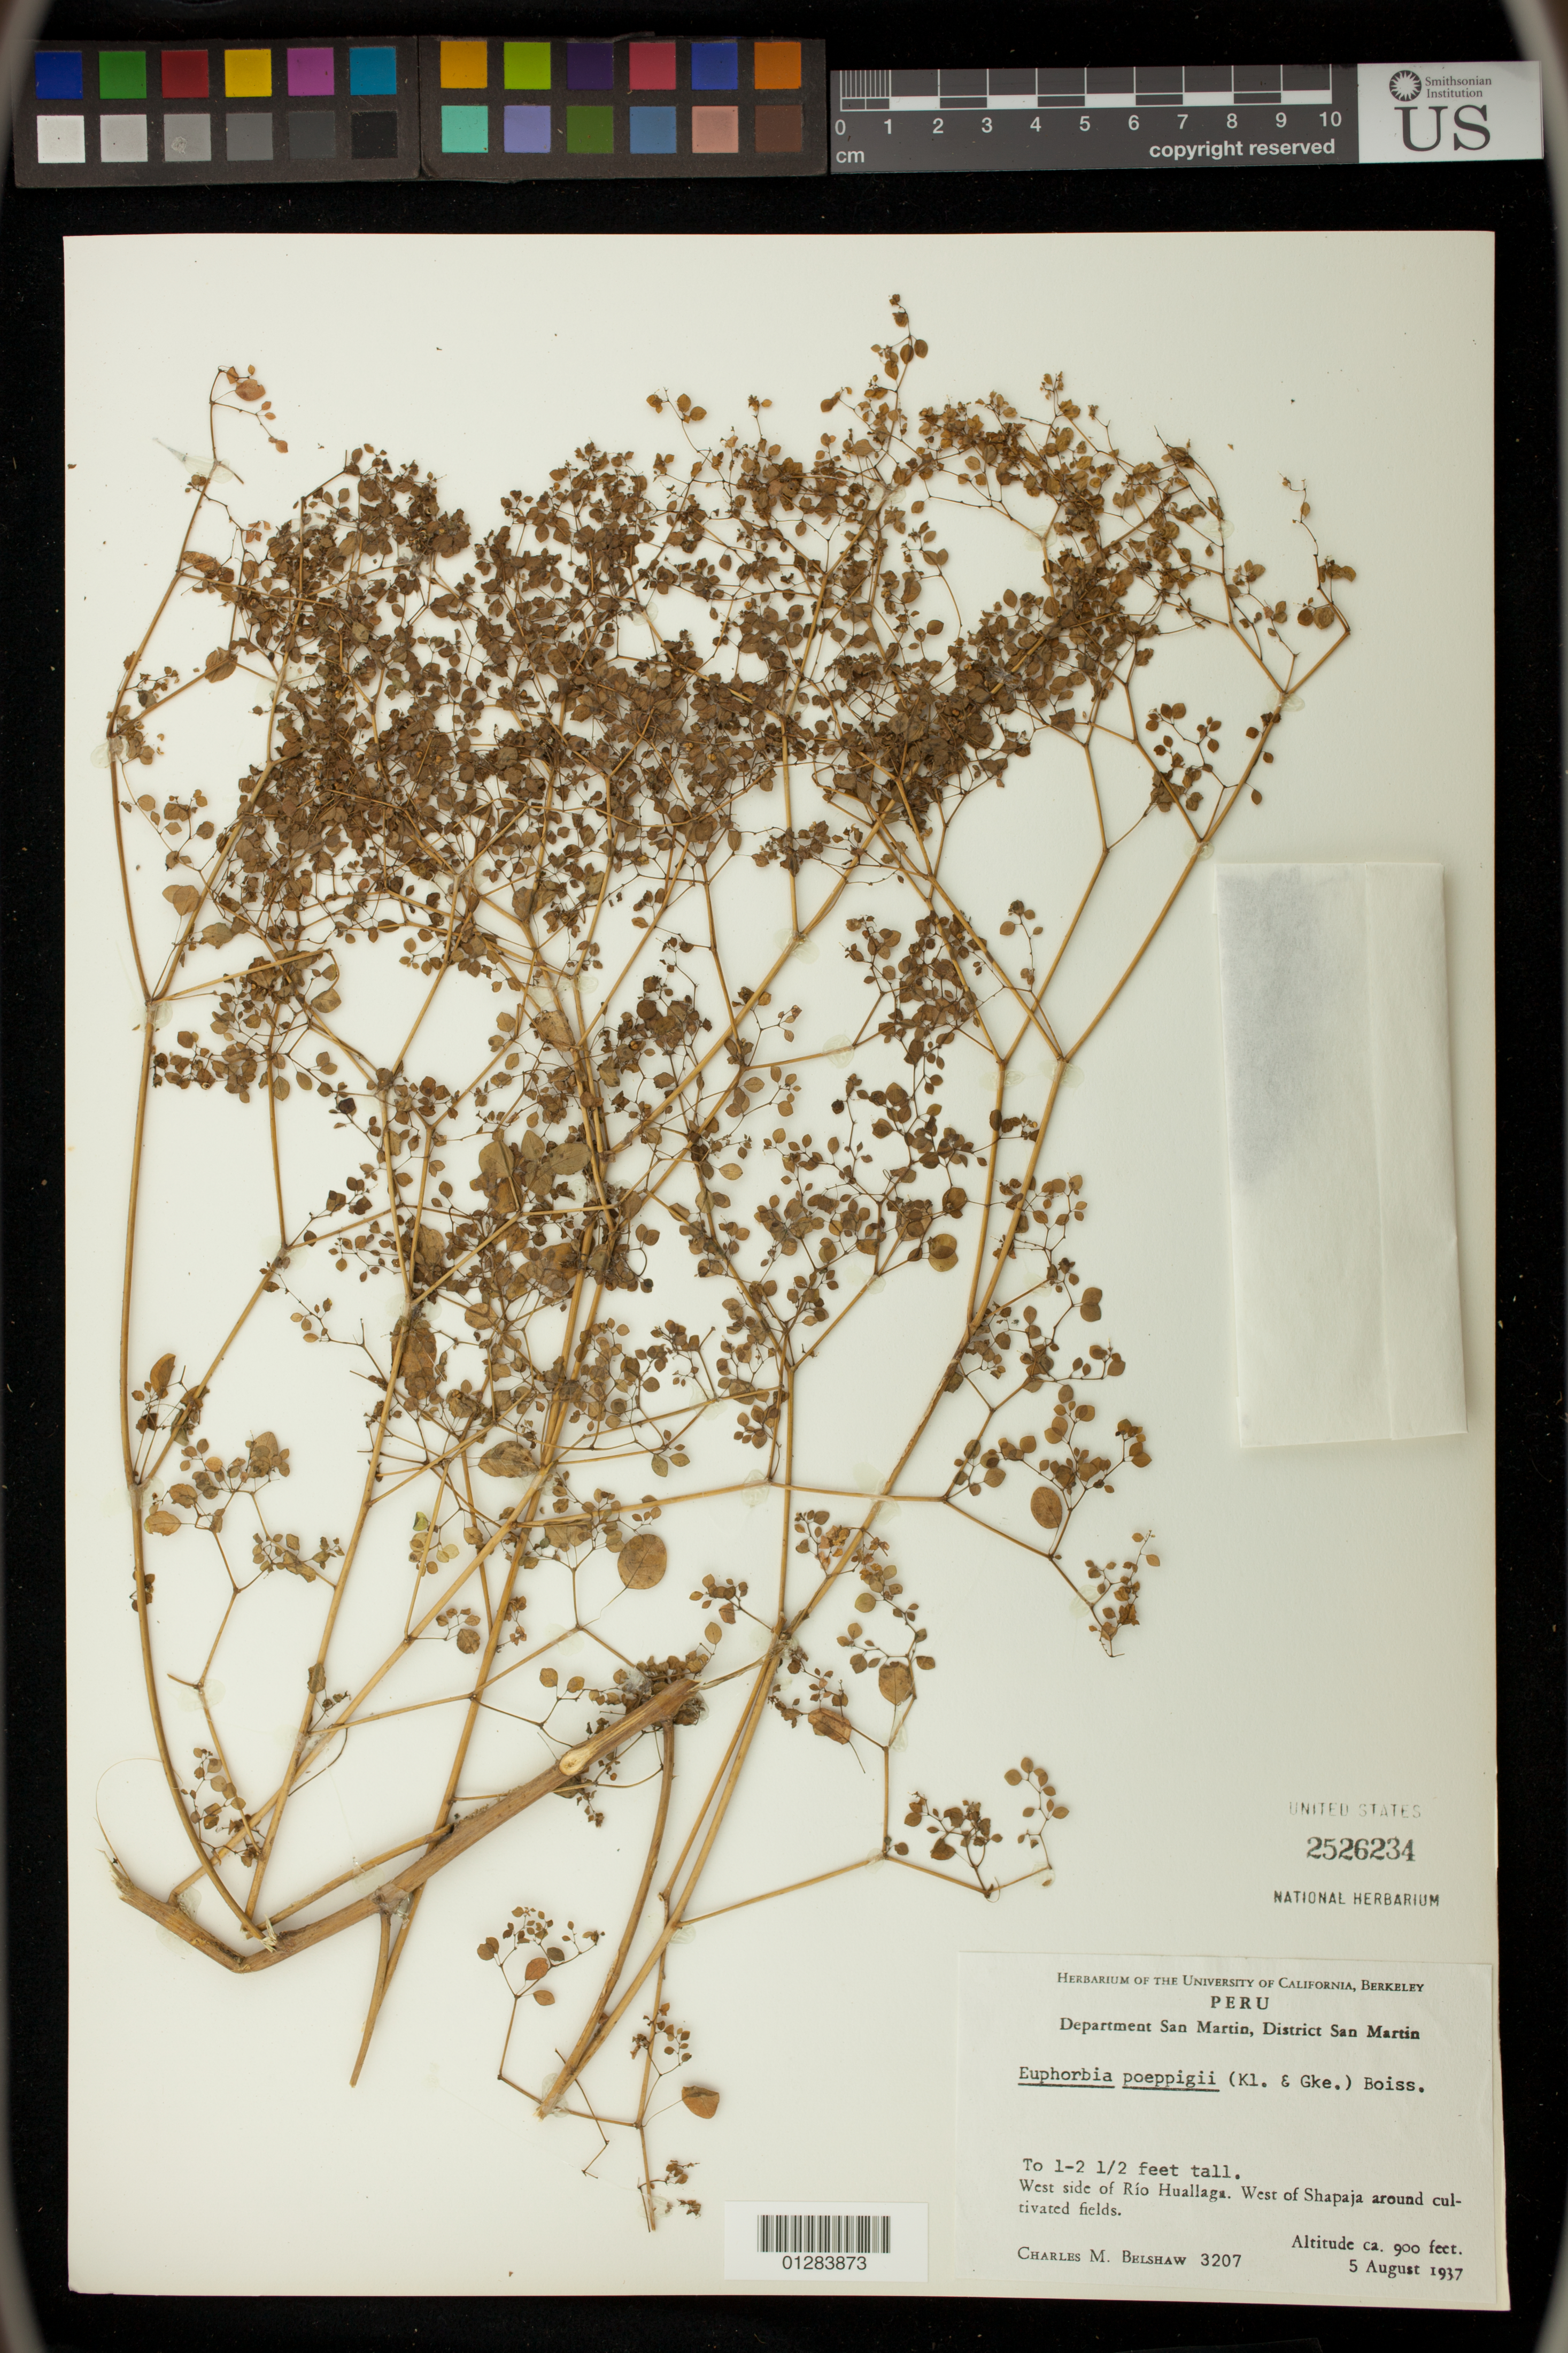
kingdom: Plantae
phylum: Tracheophyta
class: Magnoliopsida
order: Malpighiales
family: Euphorbiaceae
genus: Euphorbia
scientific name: Euphorbia poeppigii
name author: (Klotzsch & Garcke) Boiss.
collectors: C. Shaw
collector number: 3207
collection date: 1917-08-05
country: Peru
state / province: San Martín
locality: District San Martin.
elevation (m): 274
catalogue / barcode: US 2526234